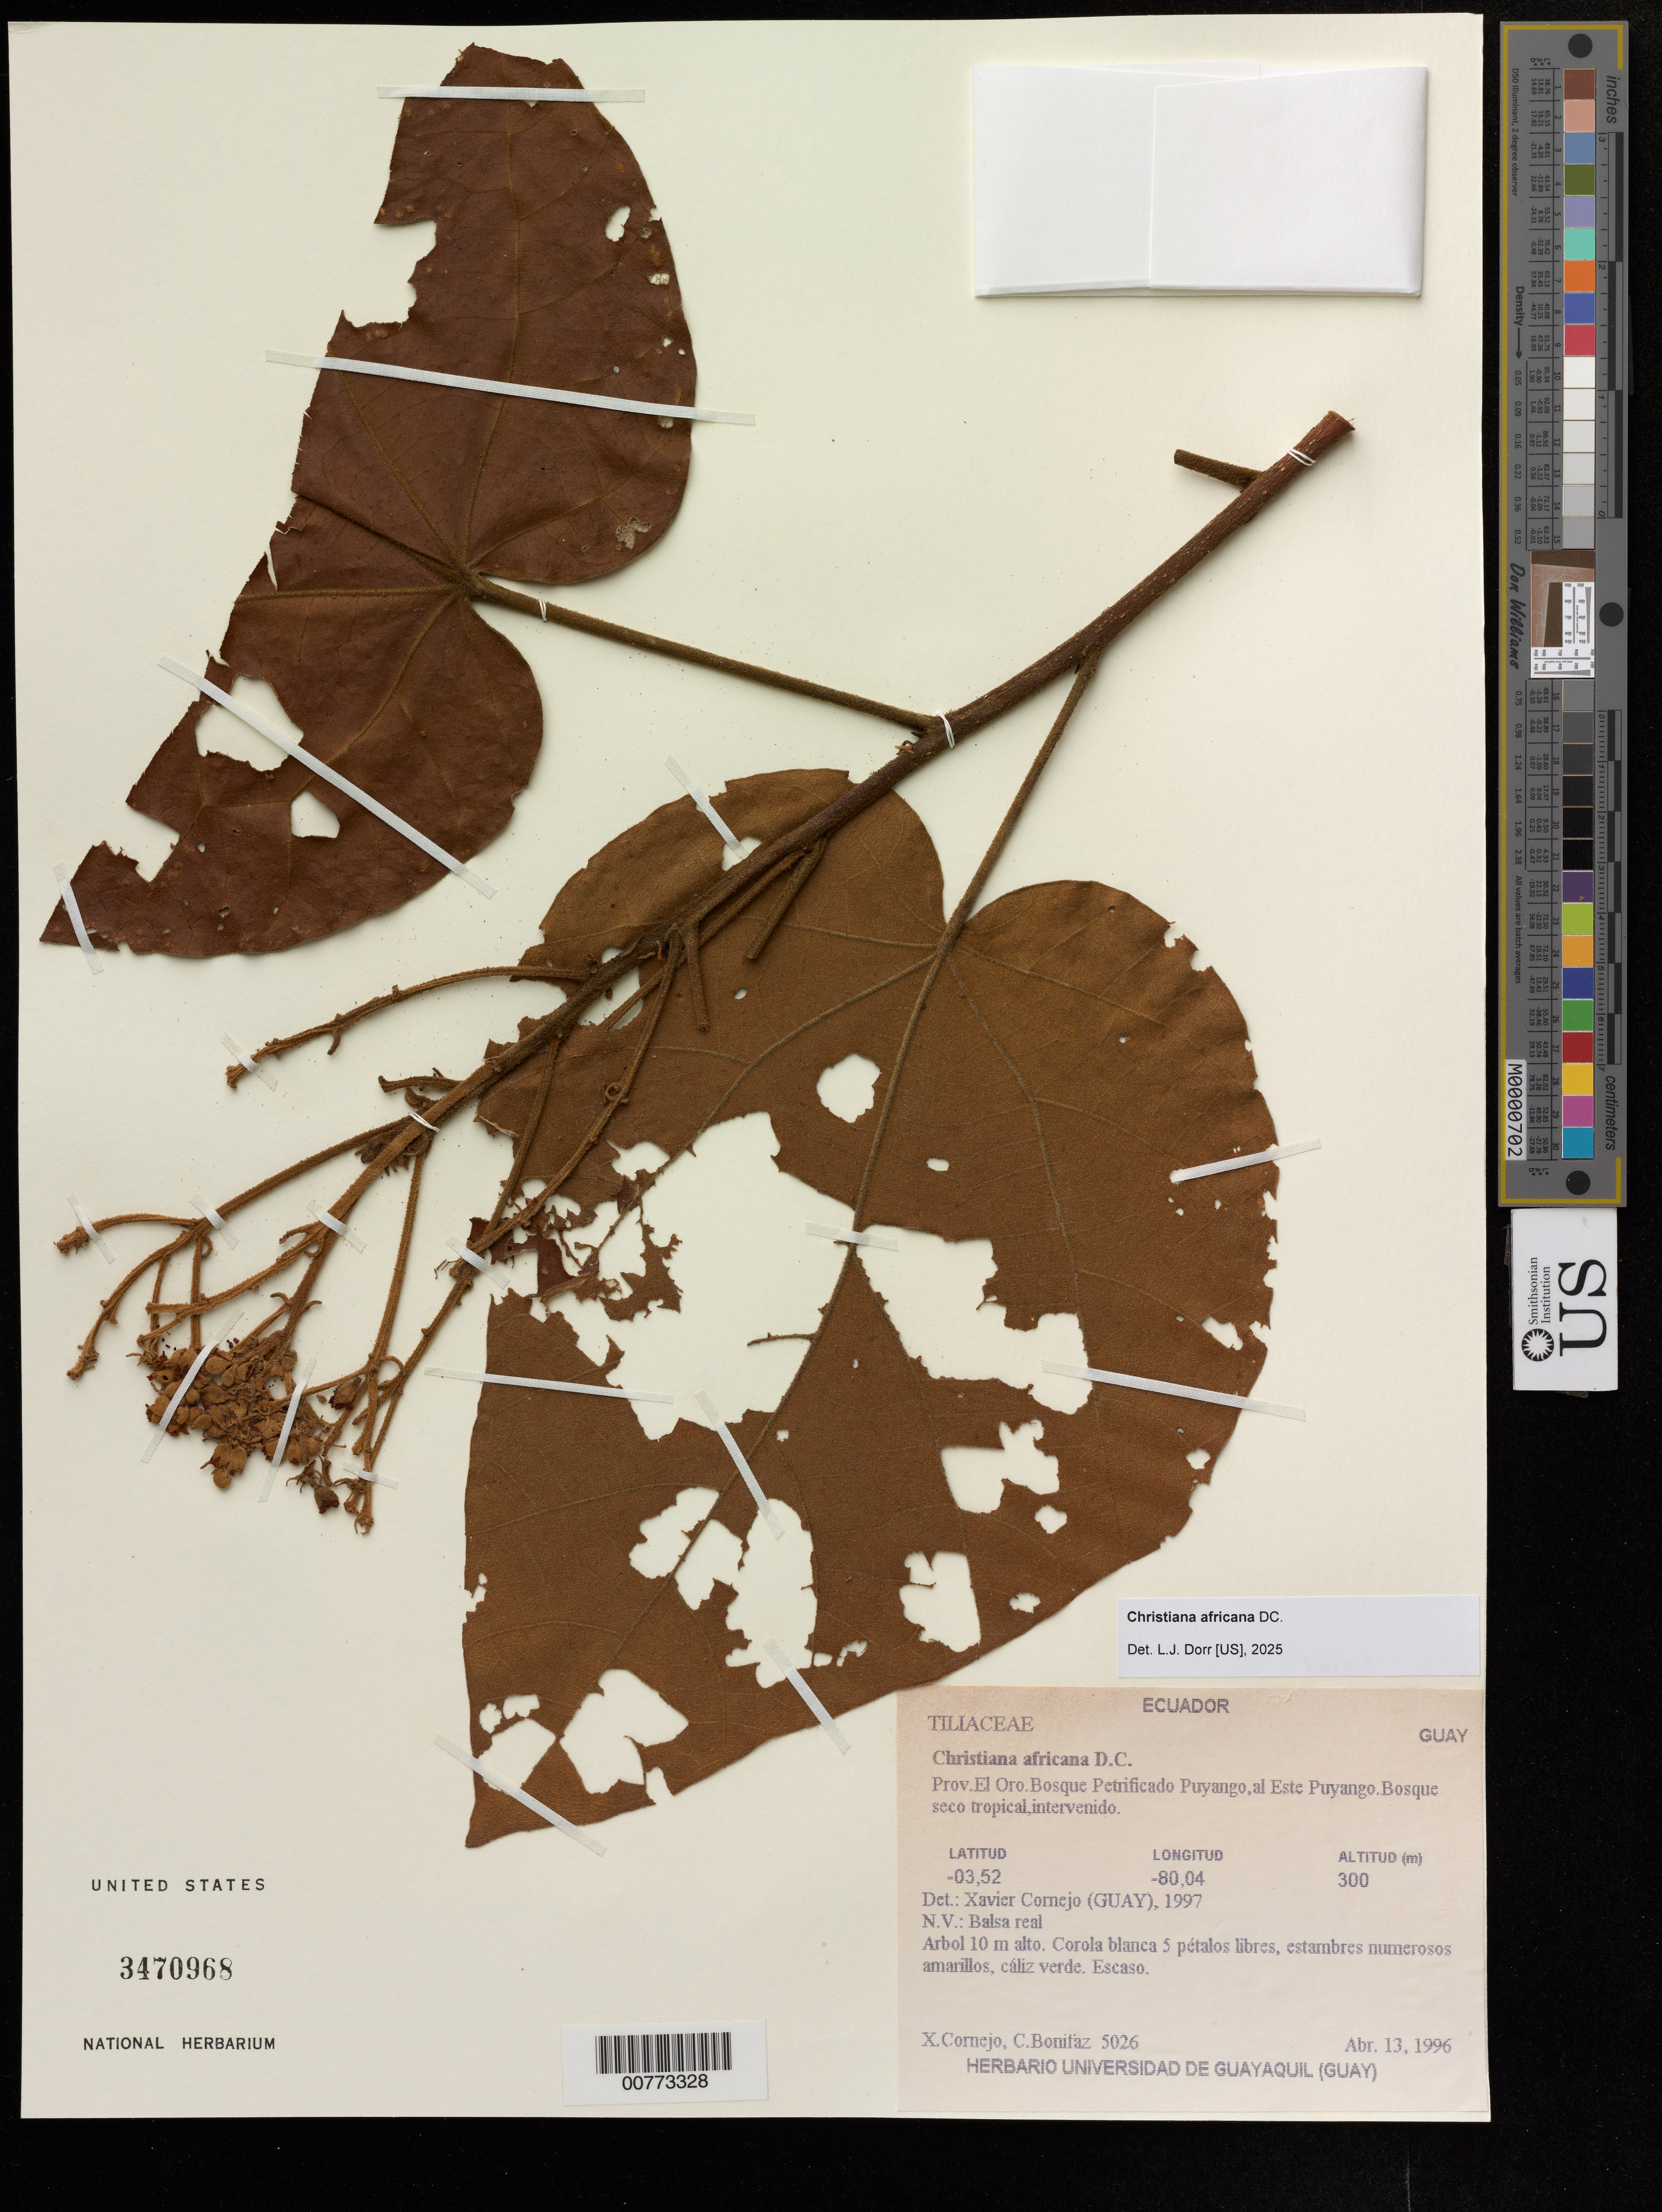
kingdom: Plantae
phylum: Tracheophyta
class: Magnoliopsida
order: Malvales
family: Malvaceae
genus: Christiana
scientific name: Christiana africana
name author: DC.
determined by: Dorr, L. J., (BOT), Smithsonian Institution - National Museum of Natural History (UNITED STATES)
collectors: X. F. Cornejo & C. Bonitáz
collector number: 5026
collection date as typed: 13 Apr 1996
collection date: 1996-04-13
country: Ecuador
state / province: El Oro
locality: Bosque Petrificado Puyango, al Este Puyango.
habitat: Bosque seco tropical, intervenido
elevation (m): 300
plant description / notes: Common name: Balsa real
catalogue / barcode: US 3470968